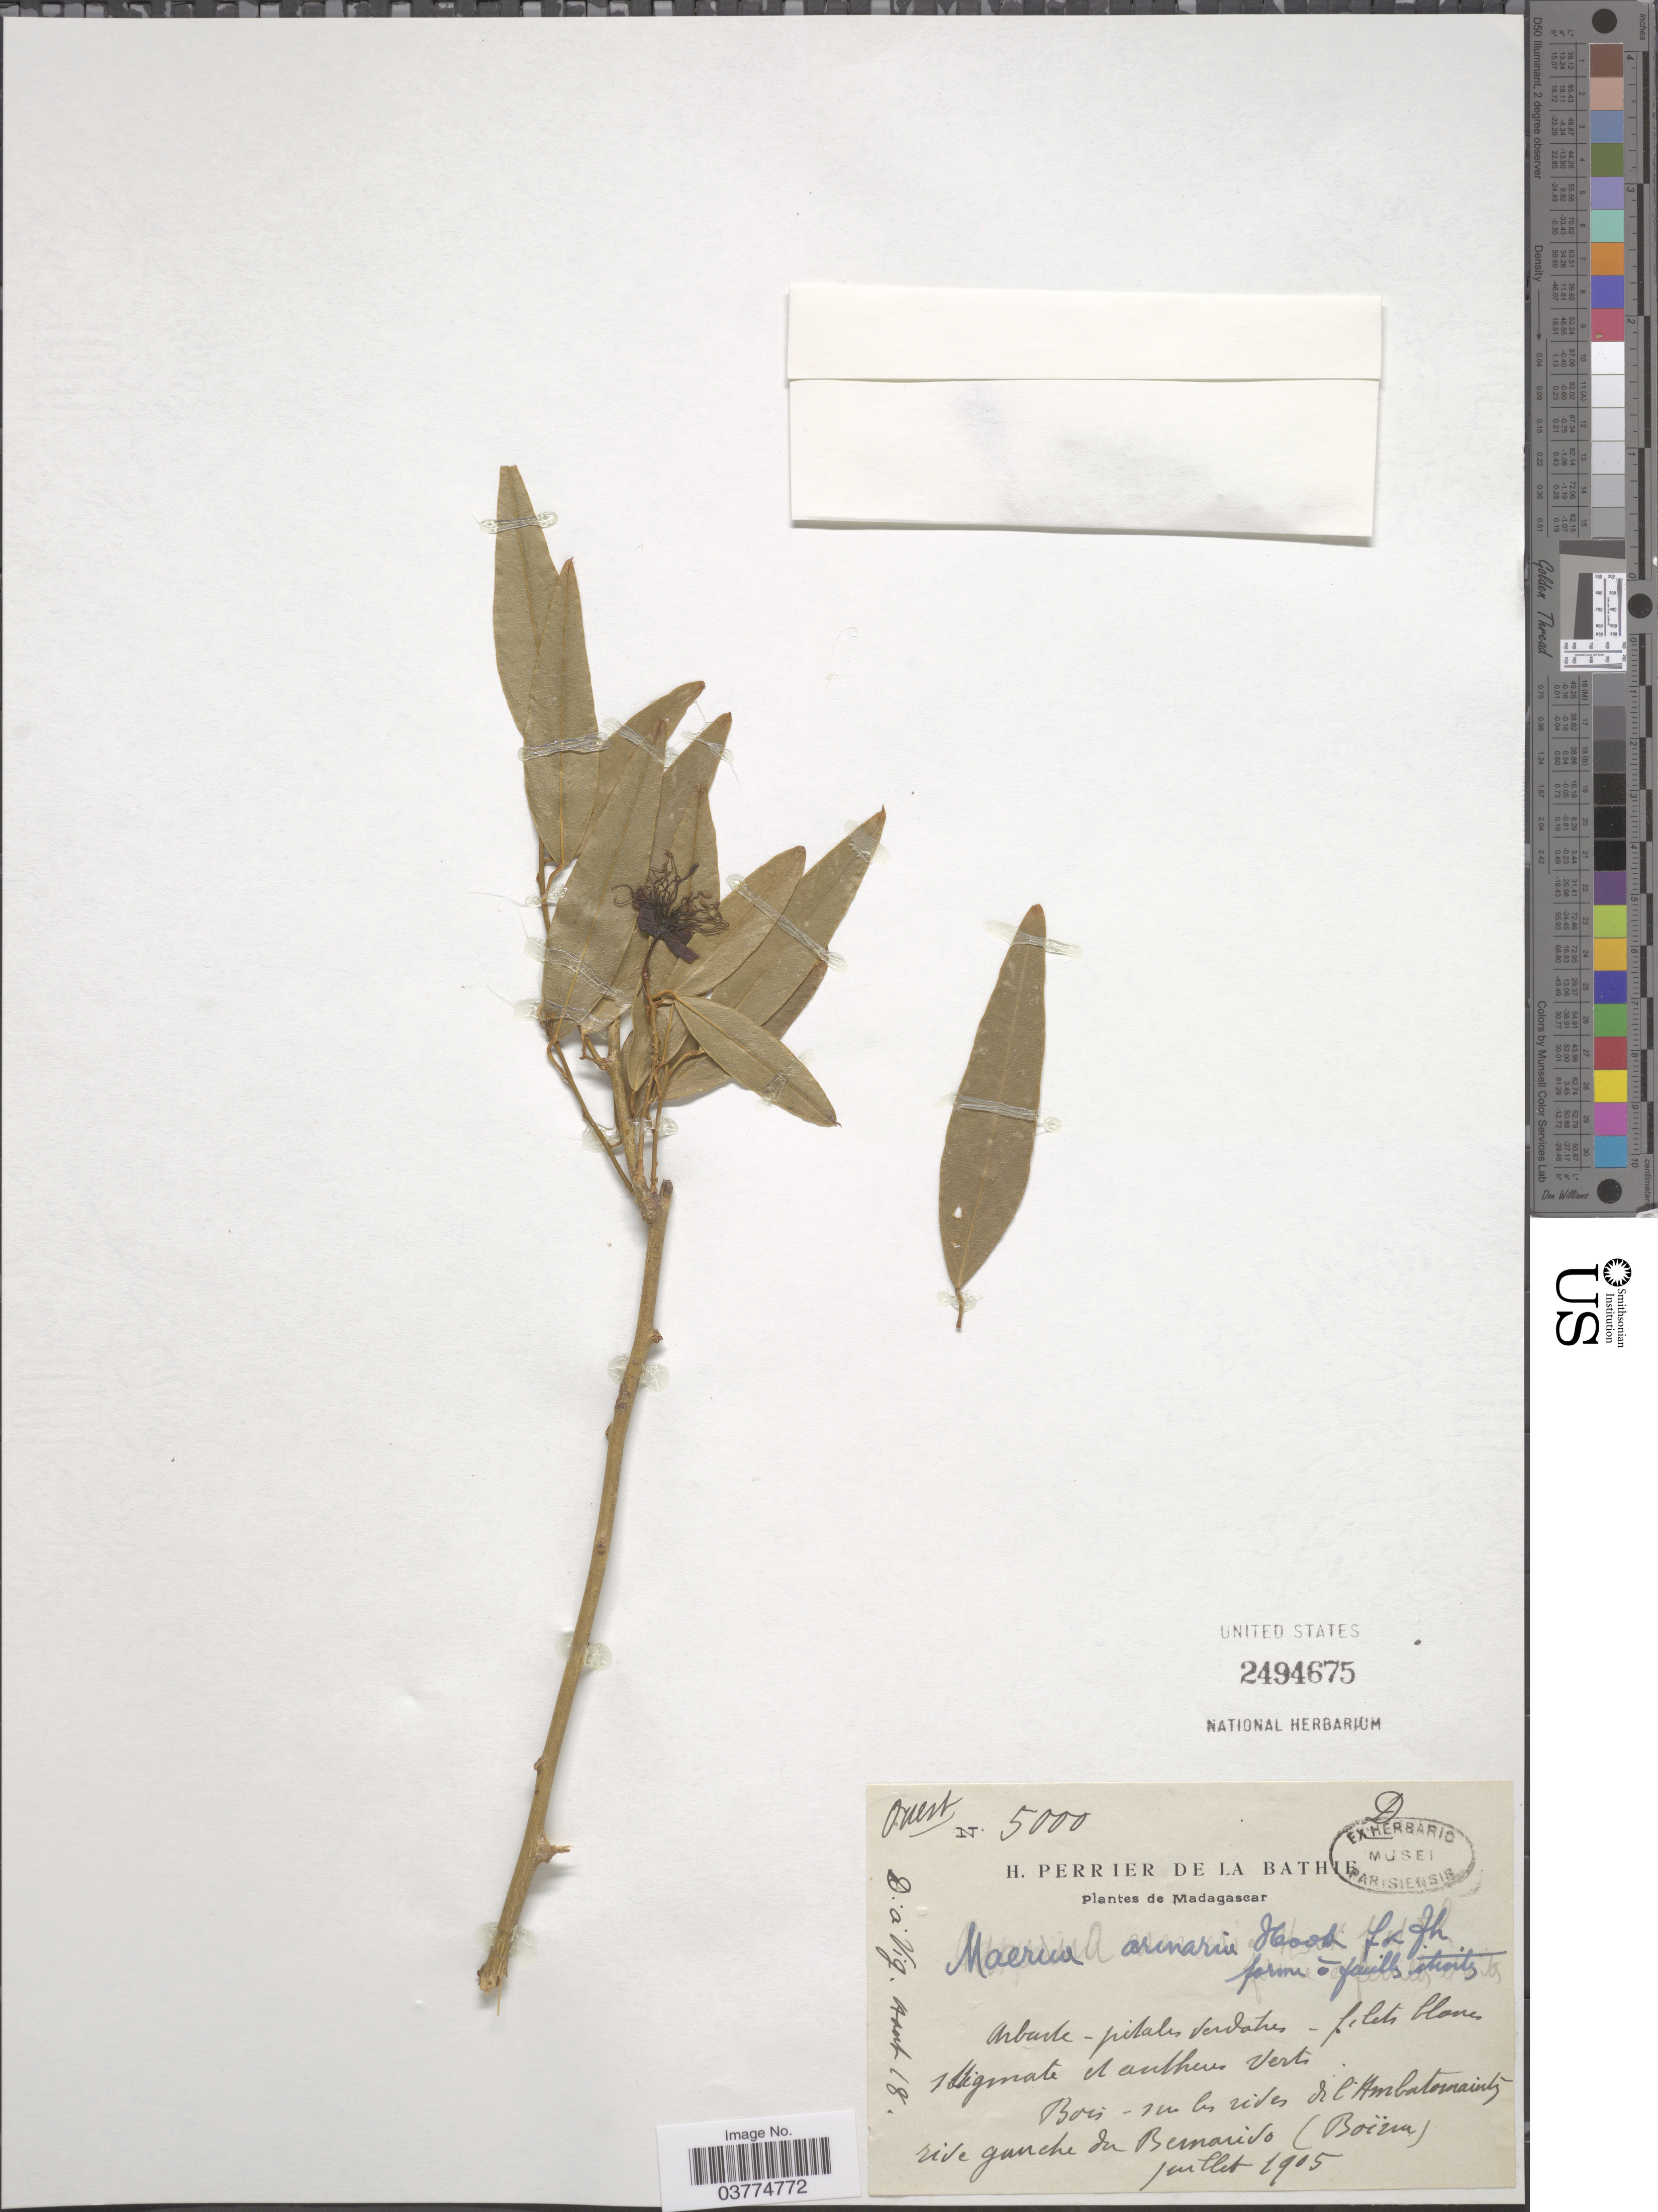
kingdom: Plantae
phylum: Tracheophyta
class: Magnoliopsida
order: Brassicales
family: Capparaceae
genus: Maerua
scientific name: Maerua arenaria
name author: Hook. f. & Thomson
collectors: H. Perrier de la Bâthie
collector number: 5000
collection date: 1905-07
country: Madagascar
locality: Bois- 2u* bs* rives* SL* Ambatomainty rive gauche du Bernarido (Boïzru*).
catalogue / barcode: US 2494675